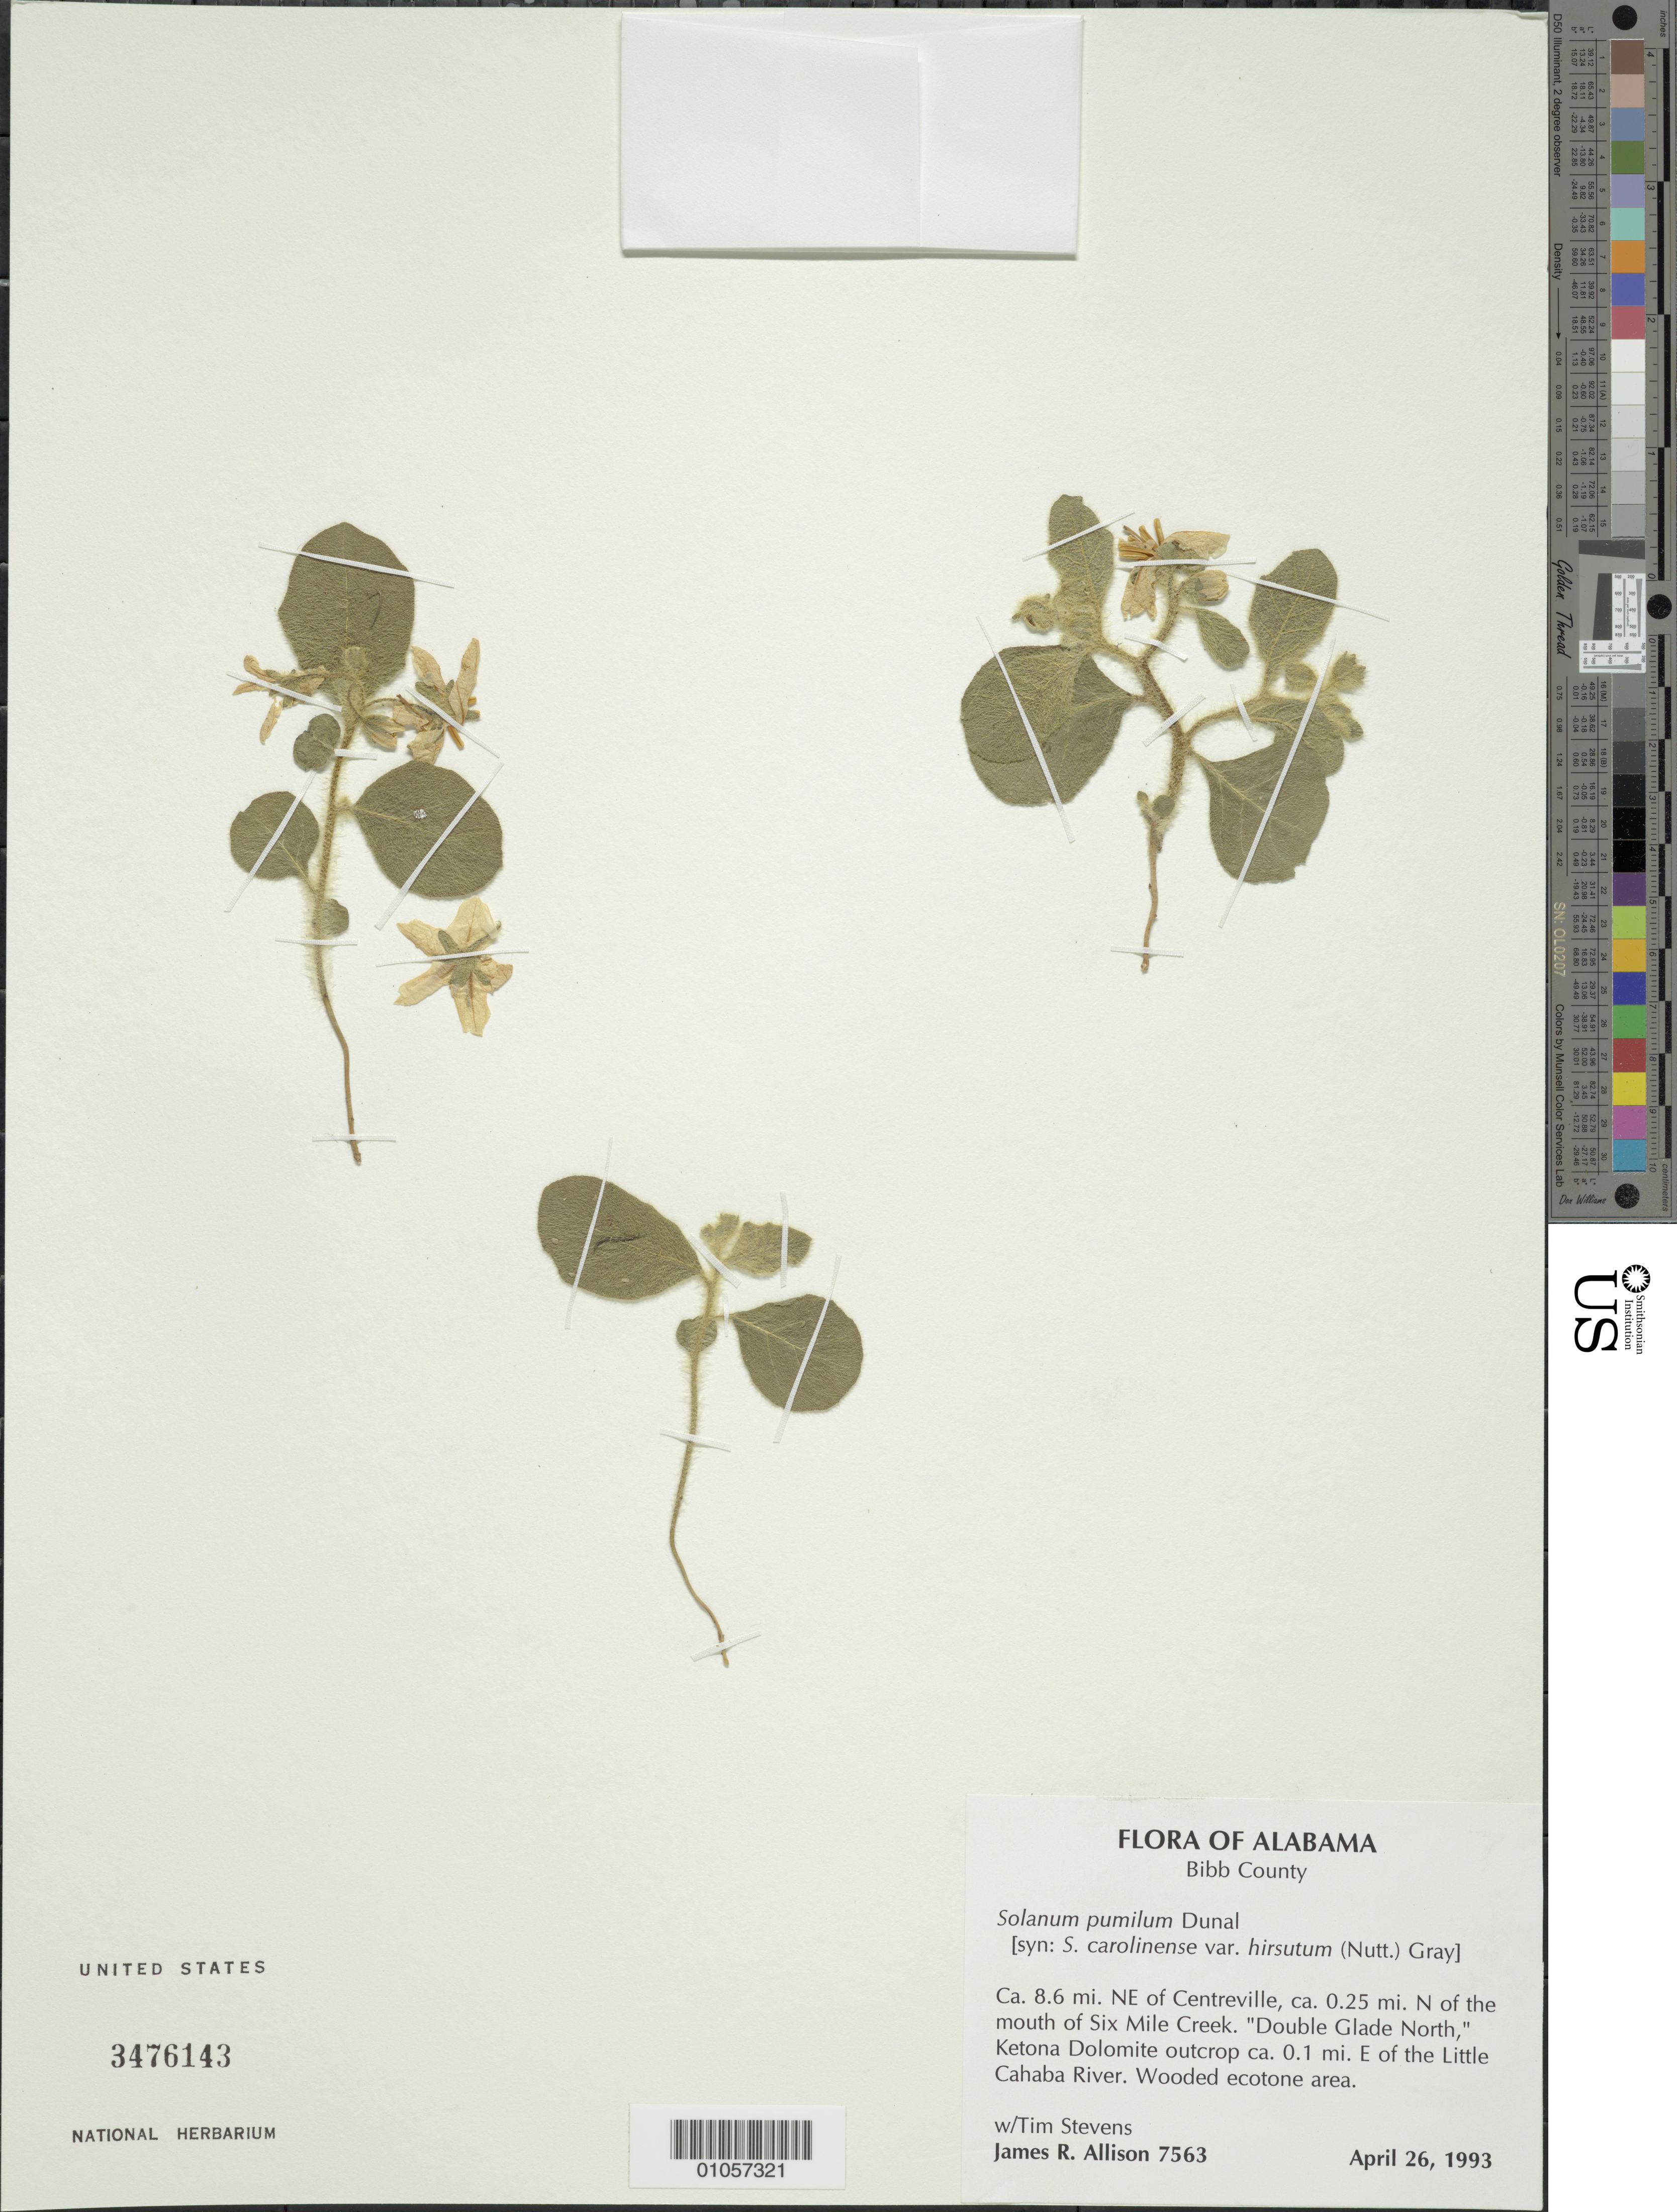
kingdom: Plantae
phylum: Tracheophyta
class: Magnoliopsida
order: Solanales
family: Solanaceae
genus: Solanum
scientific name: Solanum pumilum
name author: Dunal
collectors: J. R. Allison & T. Stevens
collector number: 7563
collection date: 1993-04-26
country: United States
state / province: Alabama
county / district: Bibb County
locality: Centreville, about 8.6 miles NE of; about 0.25 miles N of the mouth of Six Mile Creek. "Double Glade North", Ketona Dolomite outcrop about 0.1 mile E of the Little Cahaba River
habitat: Wooded ecotone area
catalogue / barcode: US 3476143